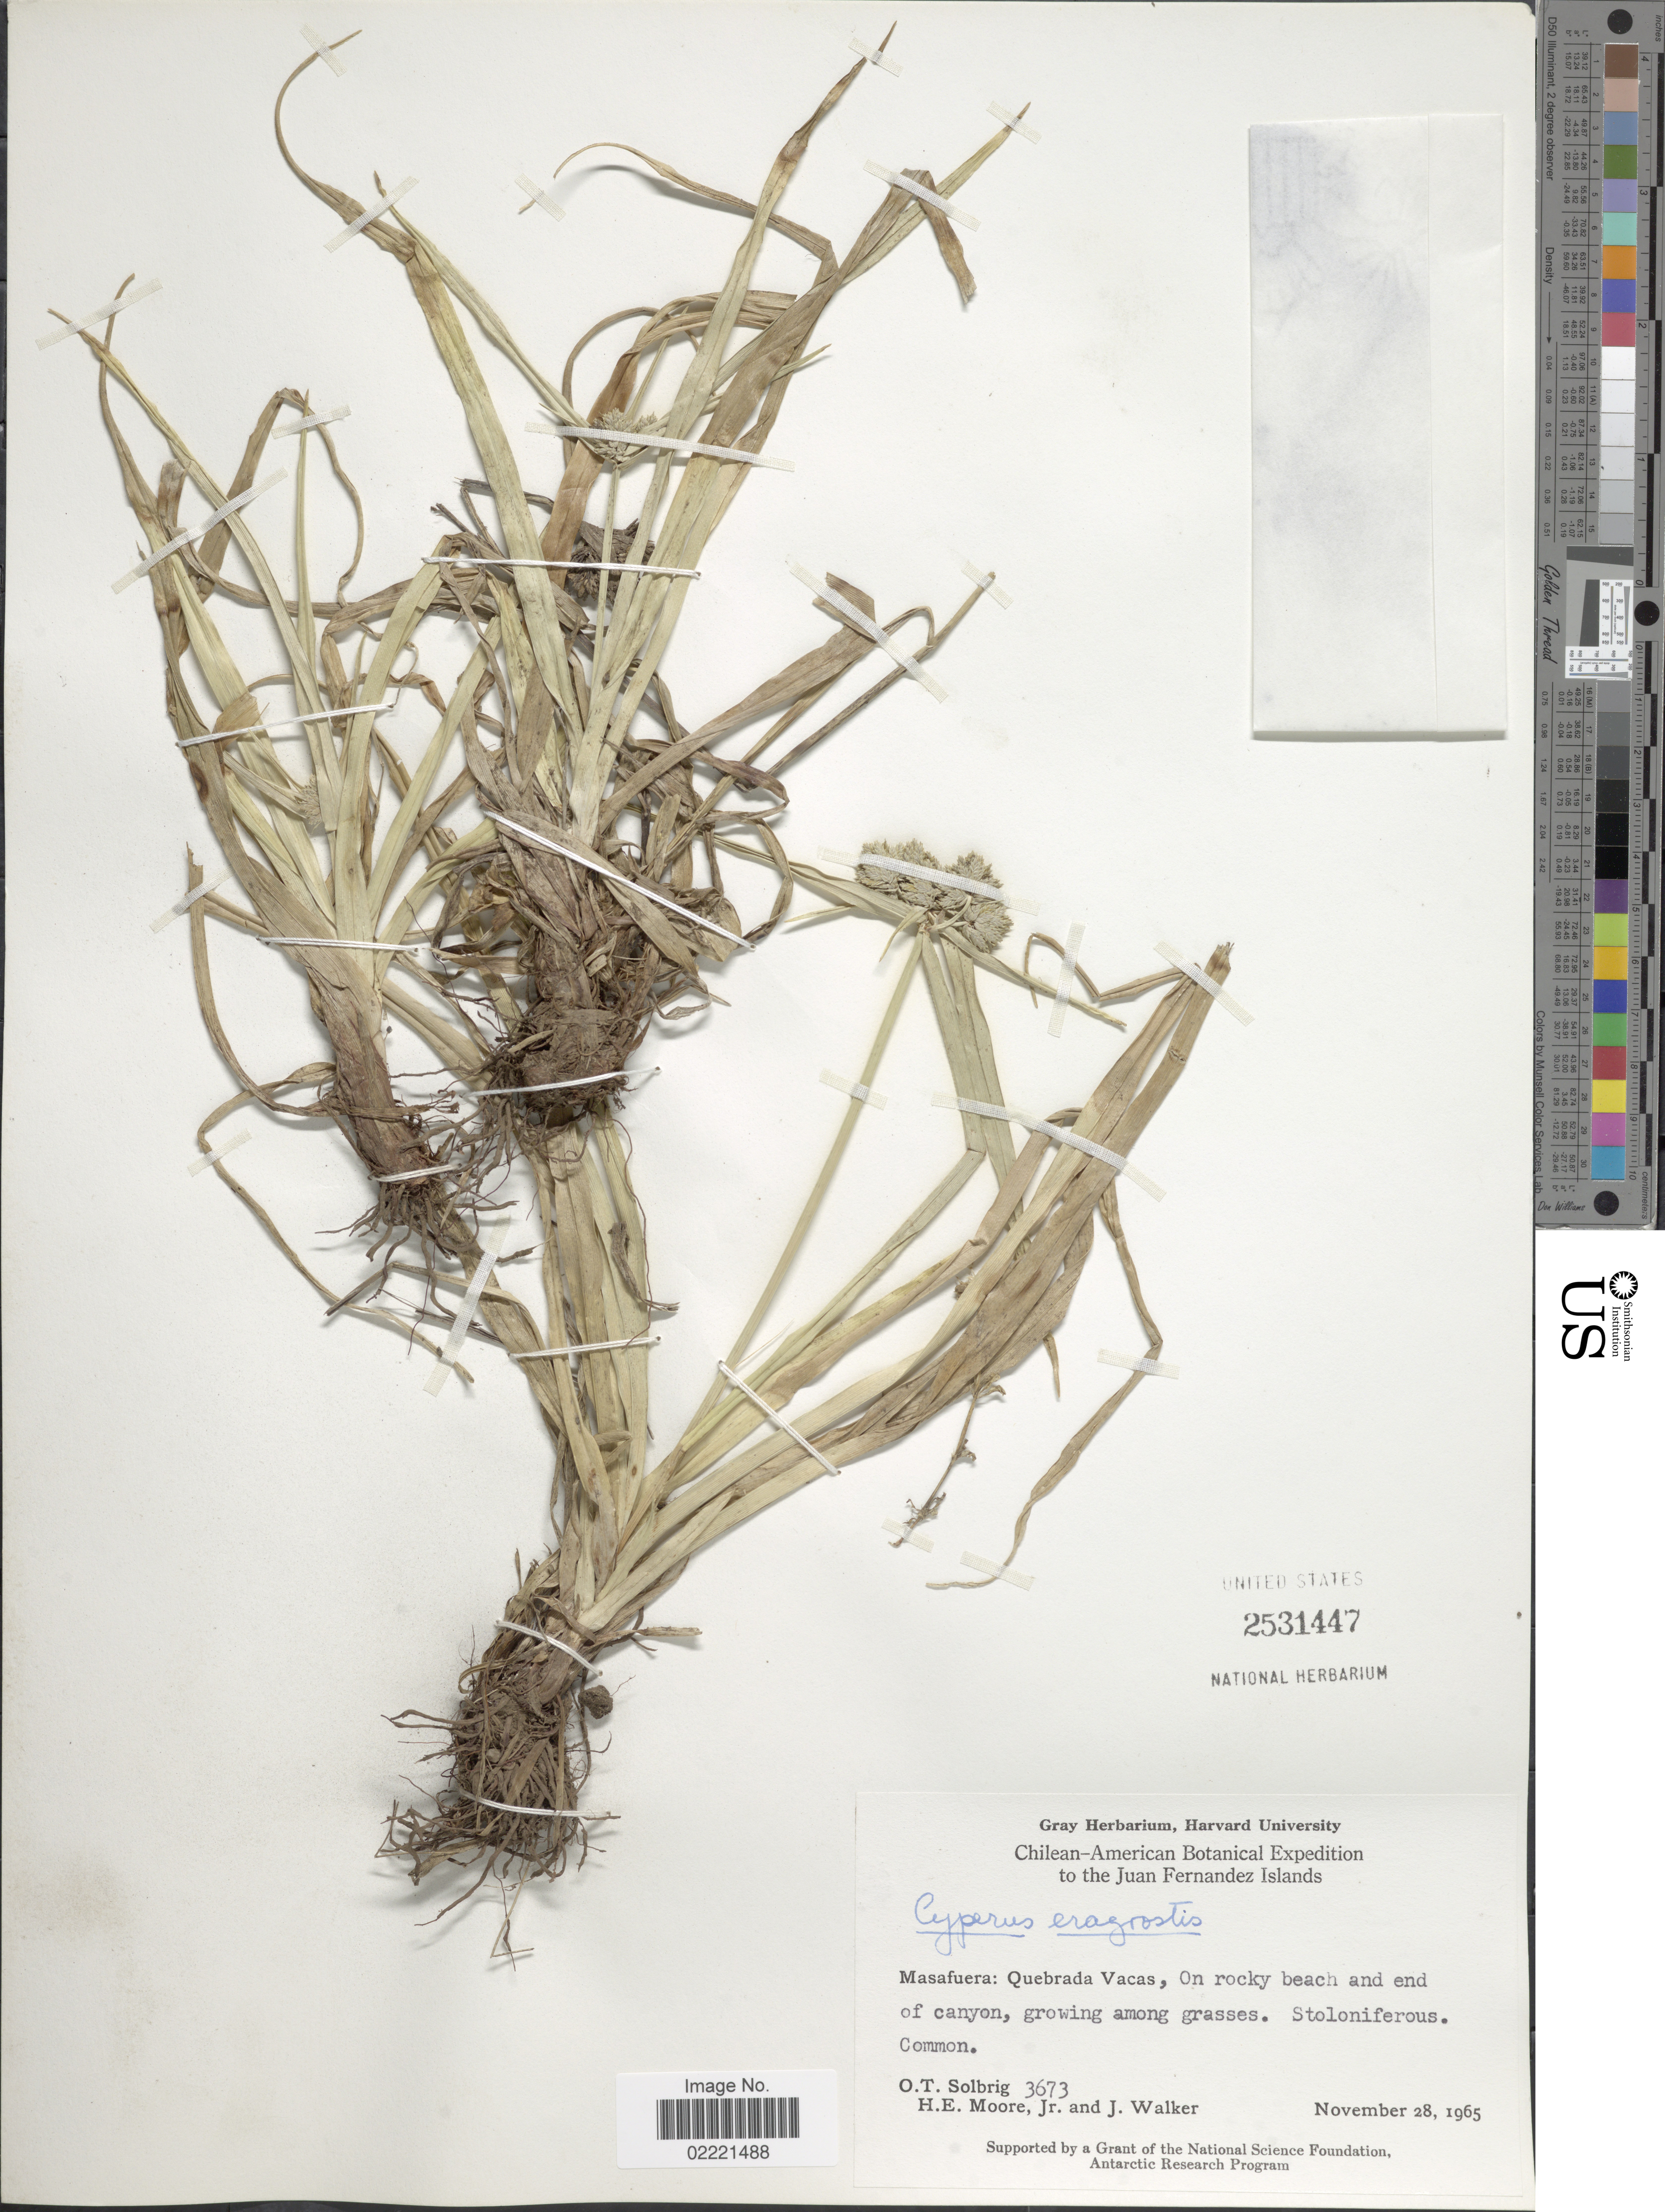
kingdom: Plantae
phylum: Tracheophyta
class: Liliopsida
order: Poales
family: Cyperaceae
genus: Cyperus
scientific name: Cyperus eragrostis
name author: Lam.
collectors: O. T. Solbrig, H. Moore & J. Walker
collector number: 3673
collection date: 1965-11-28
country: Chile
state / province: Valparaíso (V)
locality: Juan Fernandez Islands, Masafuera: Quebrada, Vacas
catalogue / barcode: US 2531447